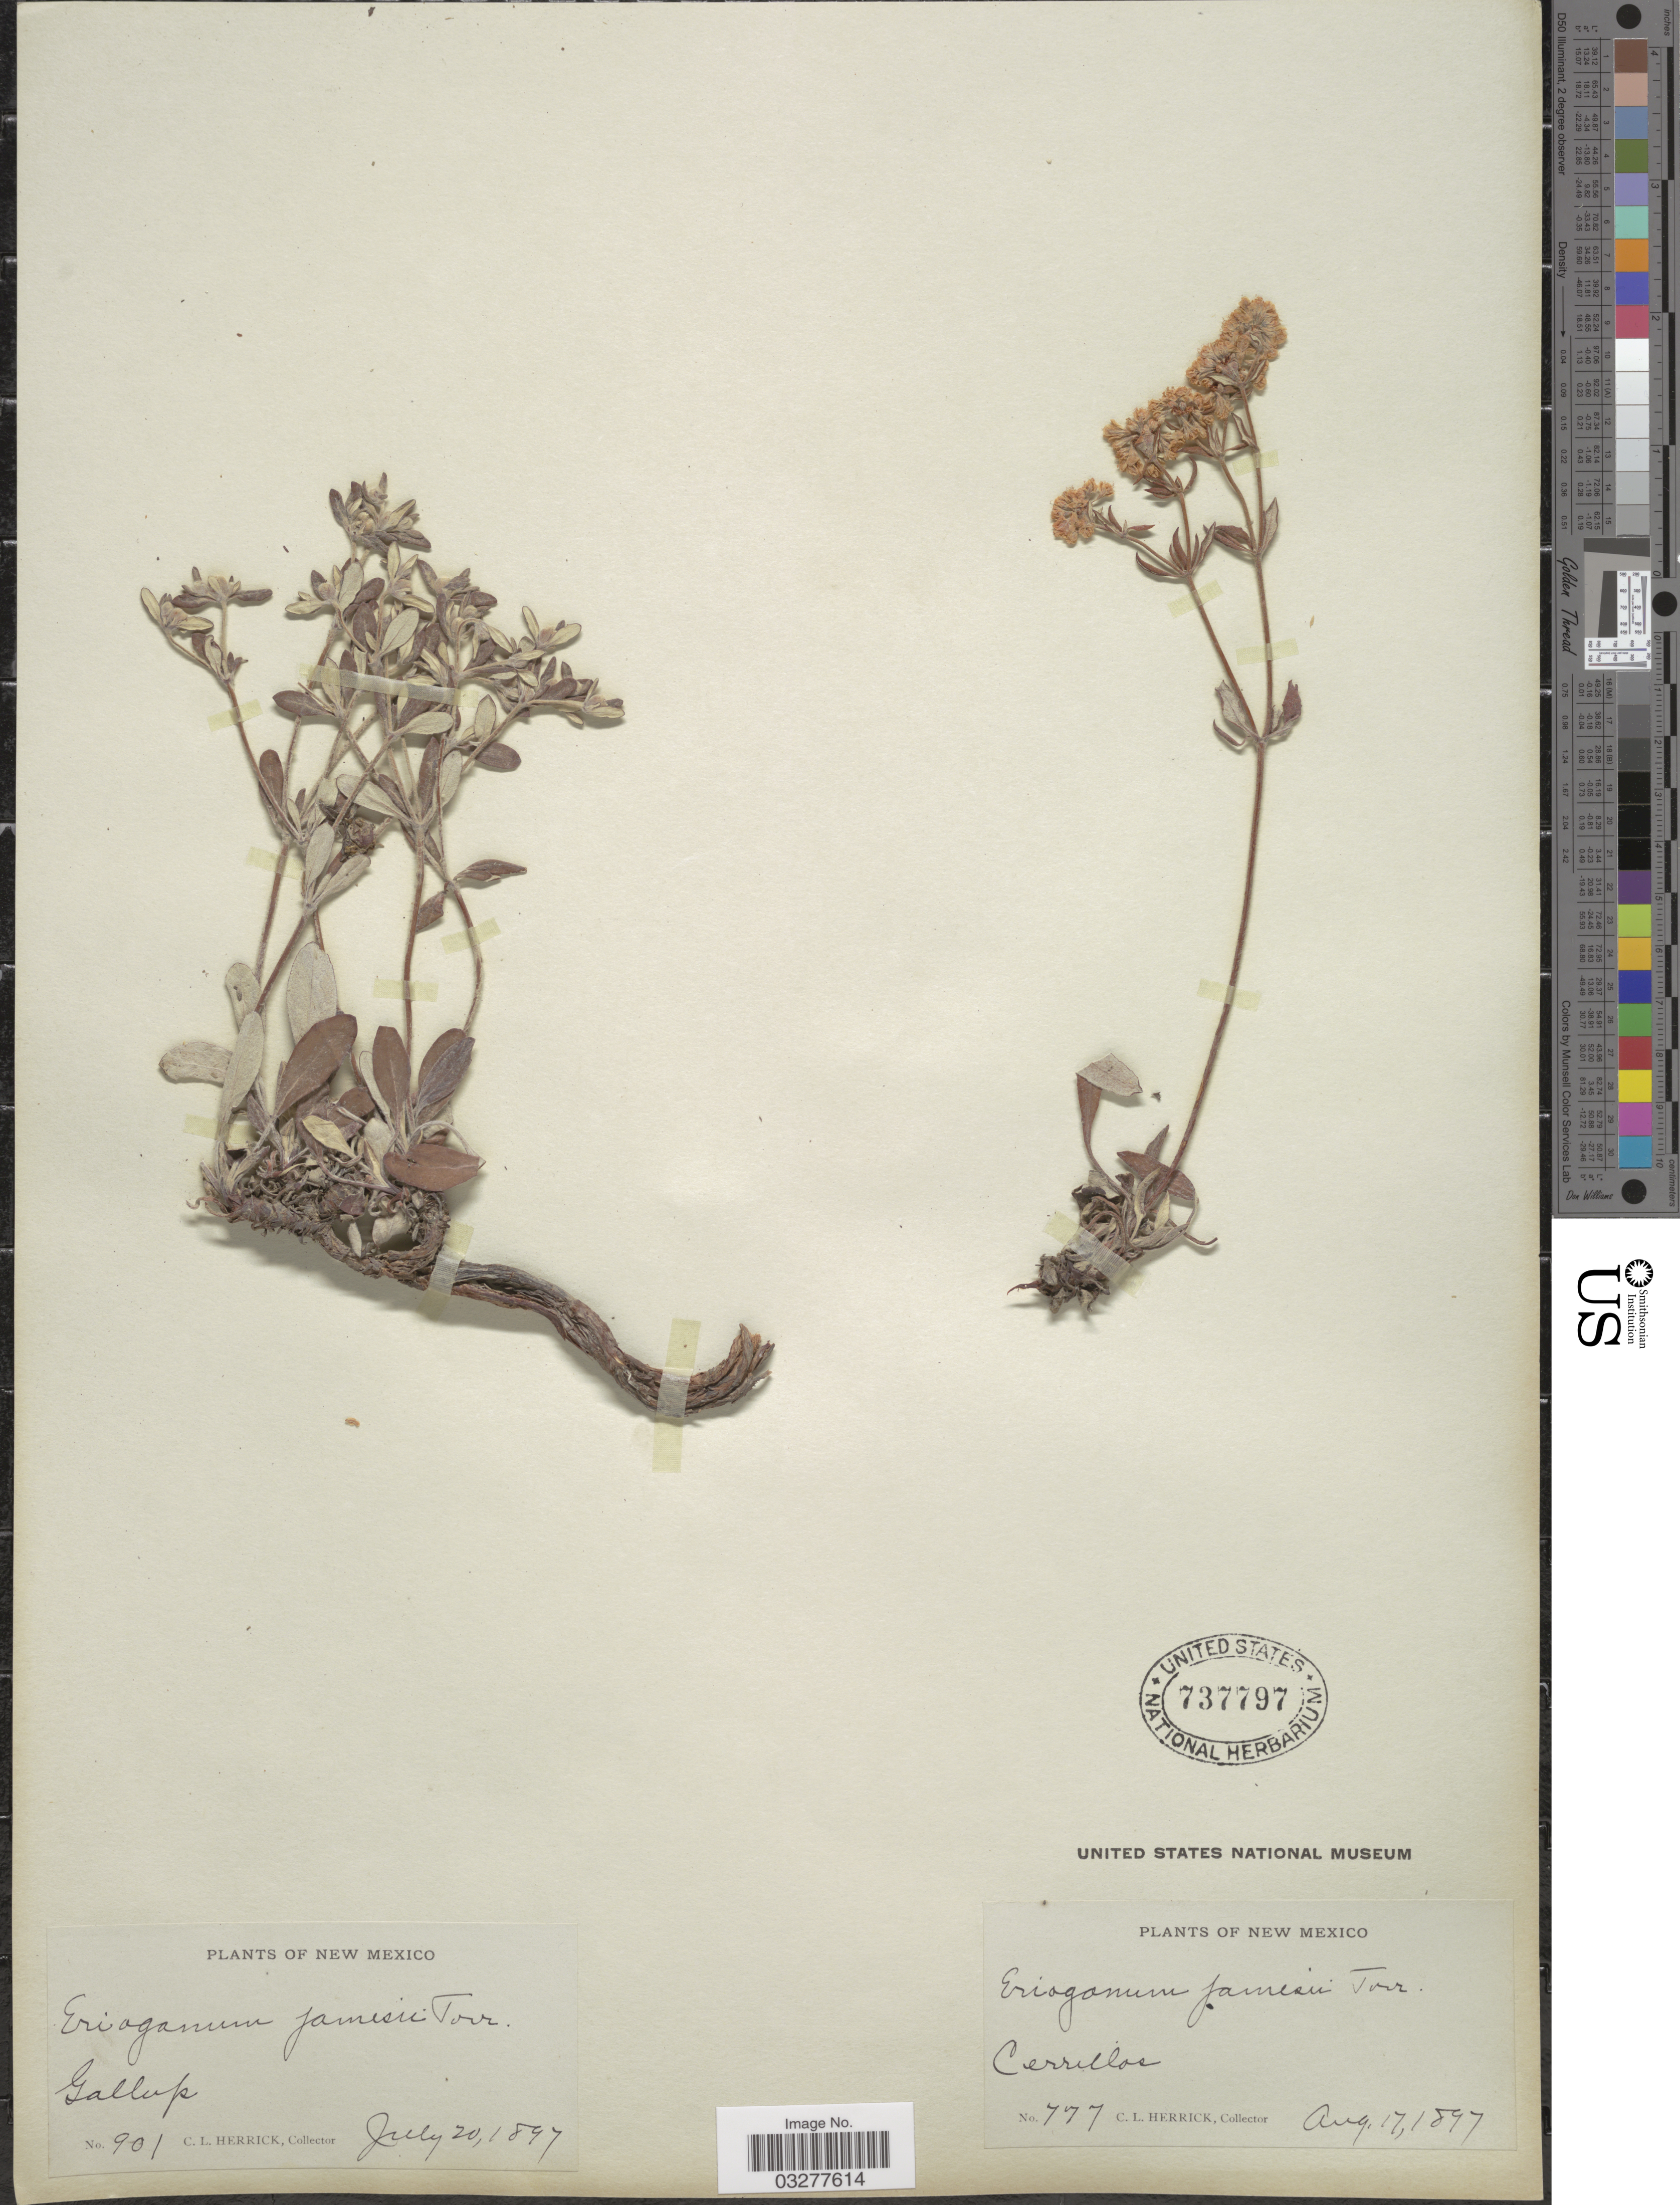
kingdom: Plantae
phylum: Tracheophyta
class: Magnoliopsida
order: Caryophyllales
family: Polygonaceae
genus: Eriogonum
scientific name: Eriogonum jamesii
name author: Benth.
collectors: C. Herrick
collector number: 901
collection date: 1897-07-20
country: United States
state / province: New Mexico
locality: Gallup.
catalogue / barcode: US 737797